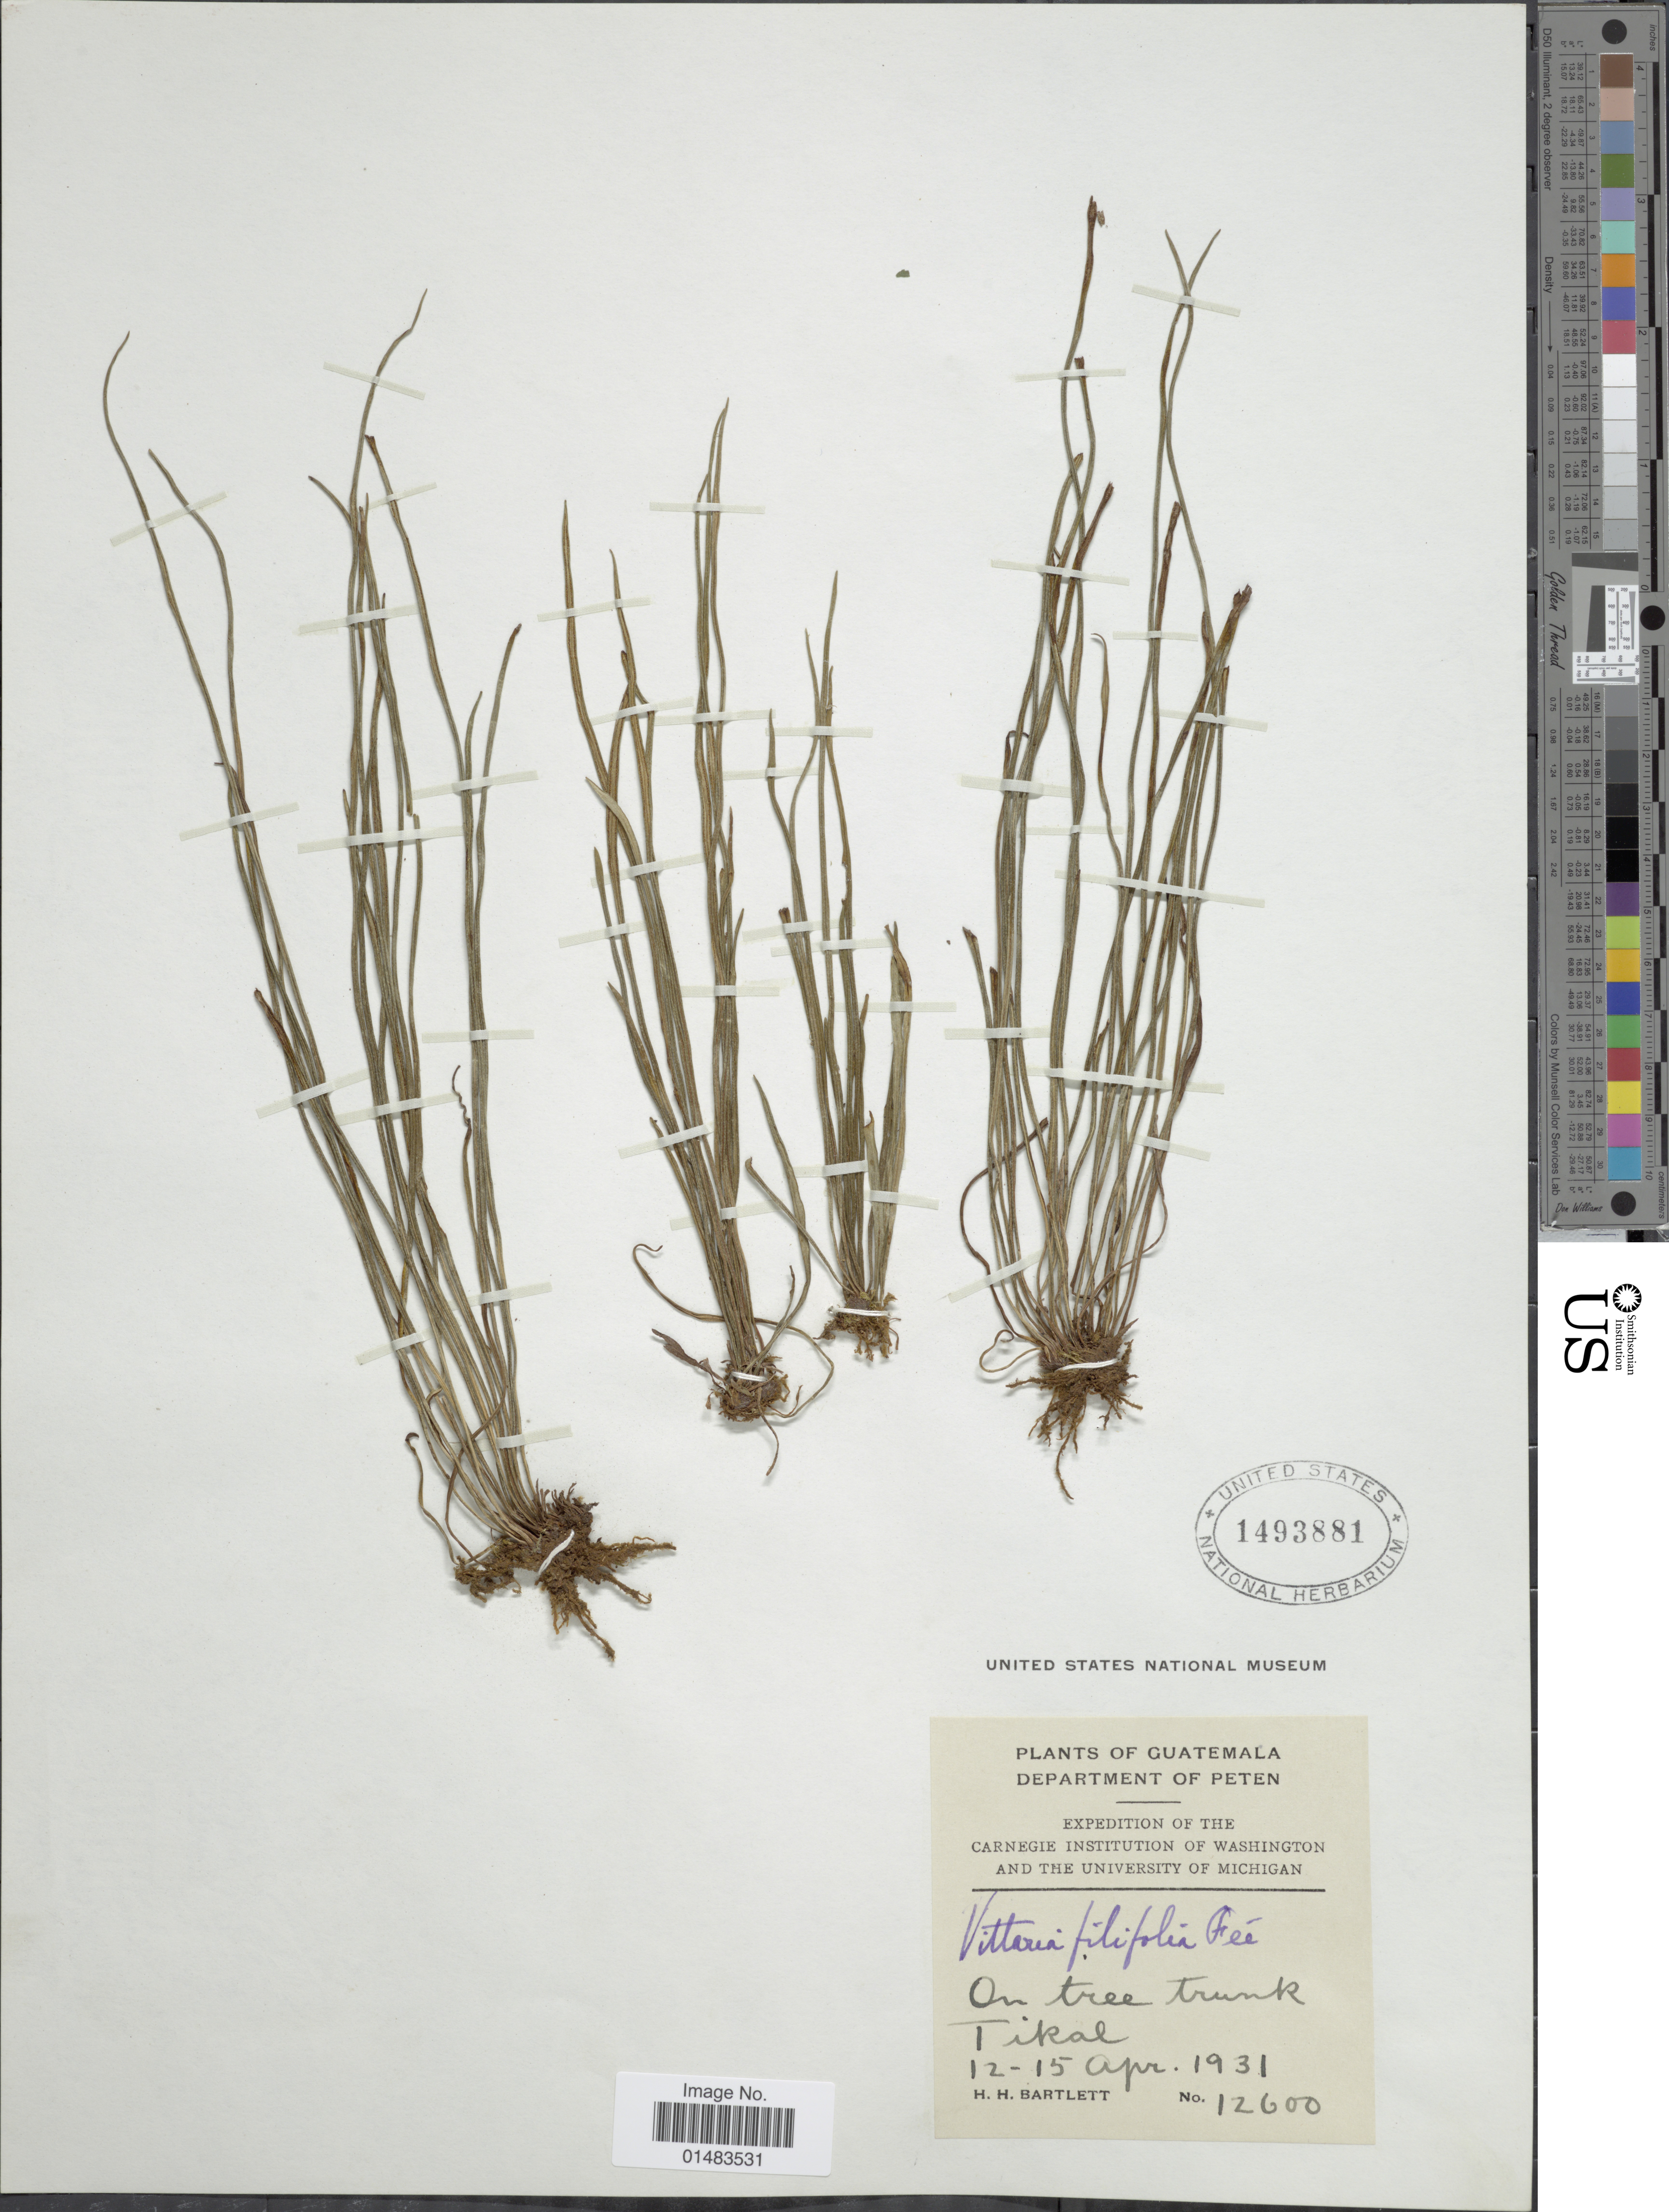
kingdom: Plantae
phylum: Tracheophyta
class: Polypodiopsida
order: Polypodiales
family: Pteridaceae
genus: Vittaria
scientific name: Vittaria graminifolia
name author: Kaulf.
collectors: H. H. Bartlett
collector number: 12600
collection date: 1931-04-12/1931-04-15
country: Guatemala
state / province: El Petén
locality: Guatemala, On tree trunk Tikal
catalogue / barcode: US 1493881